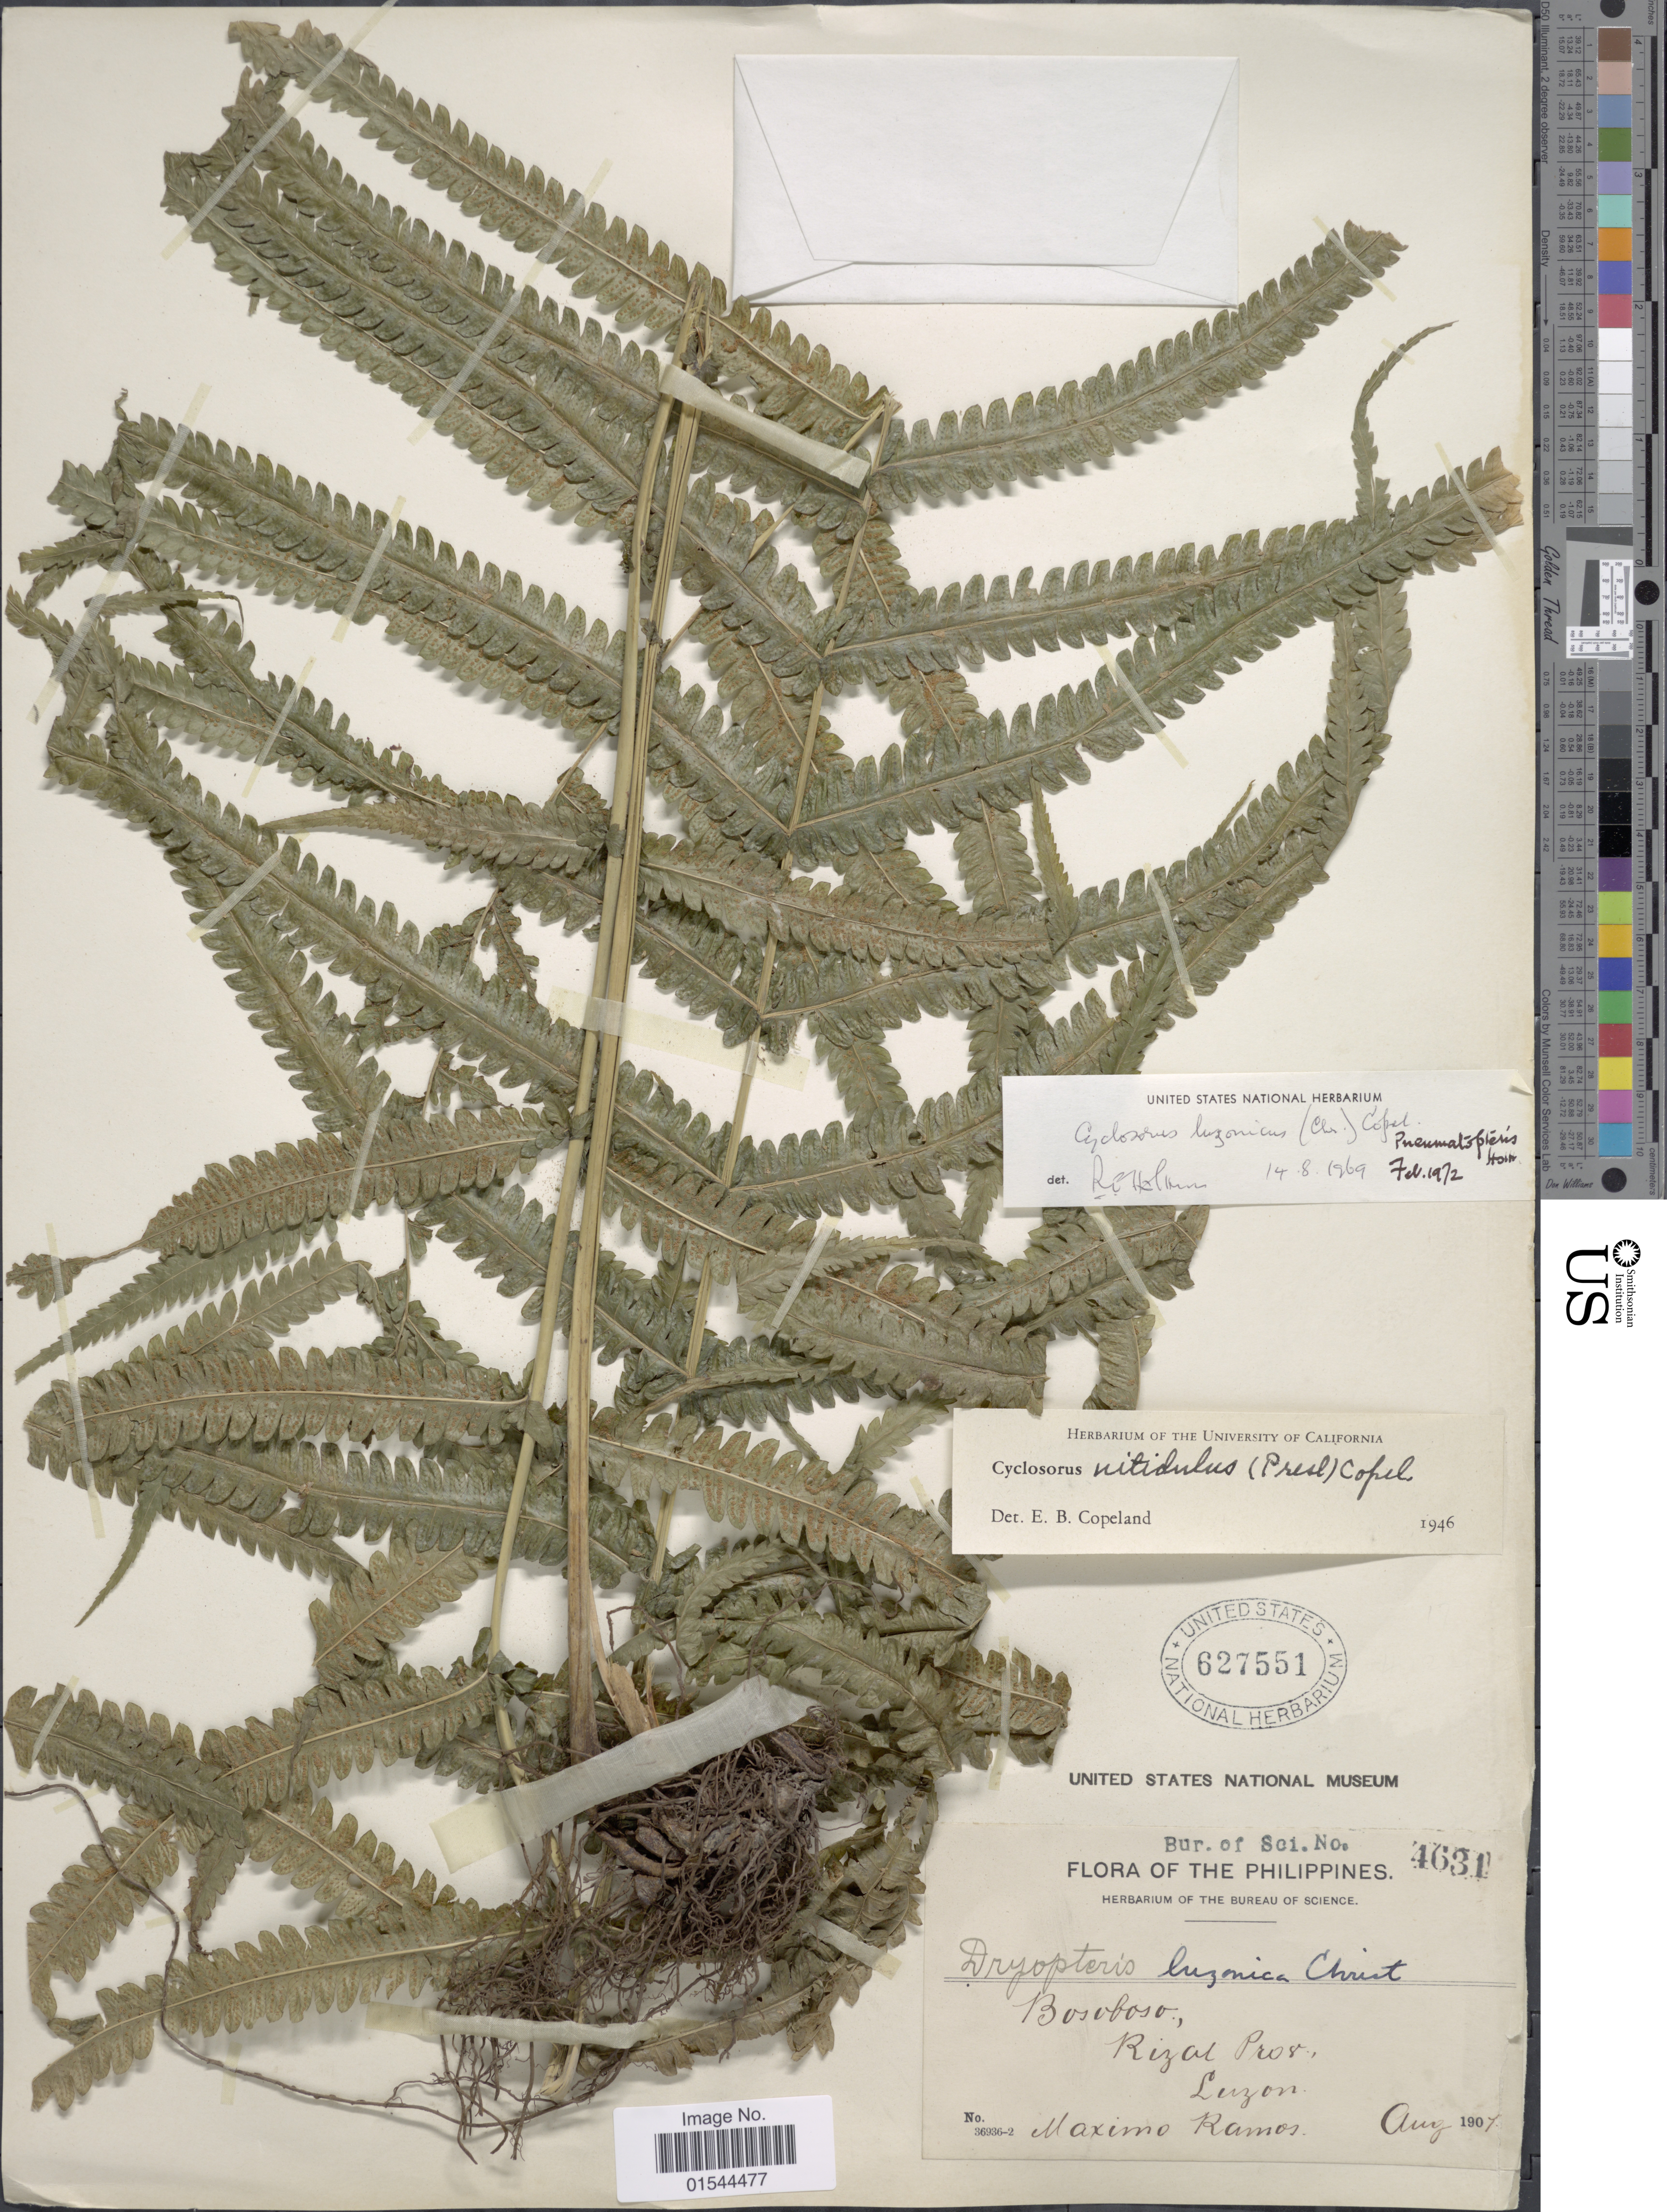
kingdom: Plantae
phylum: Tracheophyta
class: Polypodiopsida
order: Polypodiales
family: Thelypteridaceae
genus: Pneumatopteris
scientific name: Pneumatopteris laevis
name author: (Mett.) Holttum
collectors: M. Ramos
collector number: Bur. of Sci. 4631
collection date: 1907-08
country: Philippines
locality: Bosoboso, Rizal Prov., Luzon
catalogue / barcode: US 627551